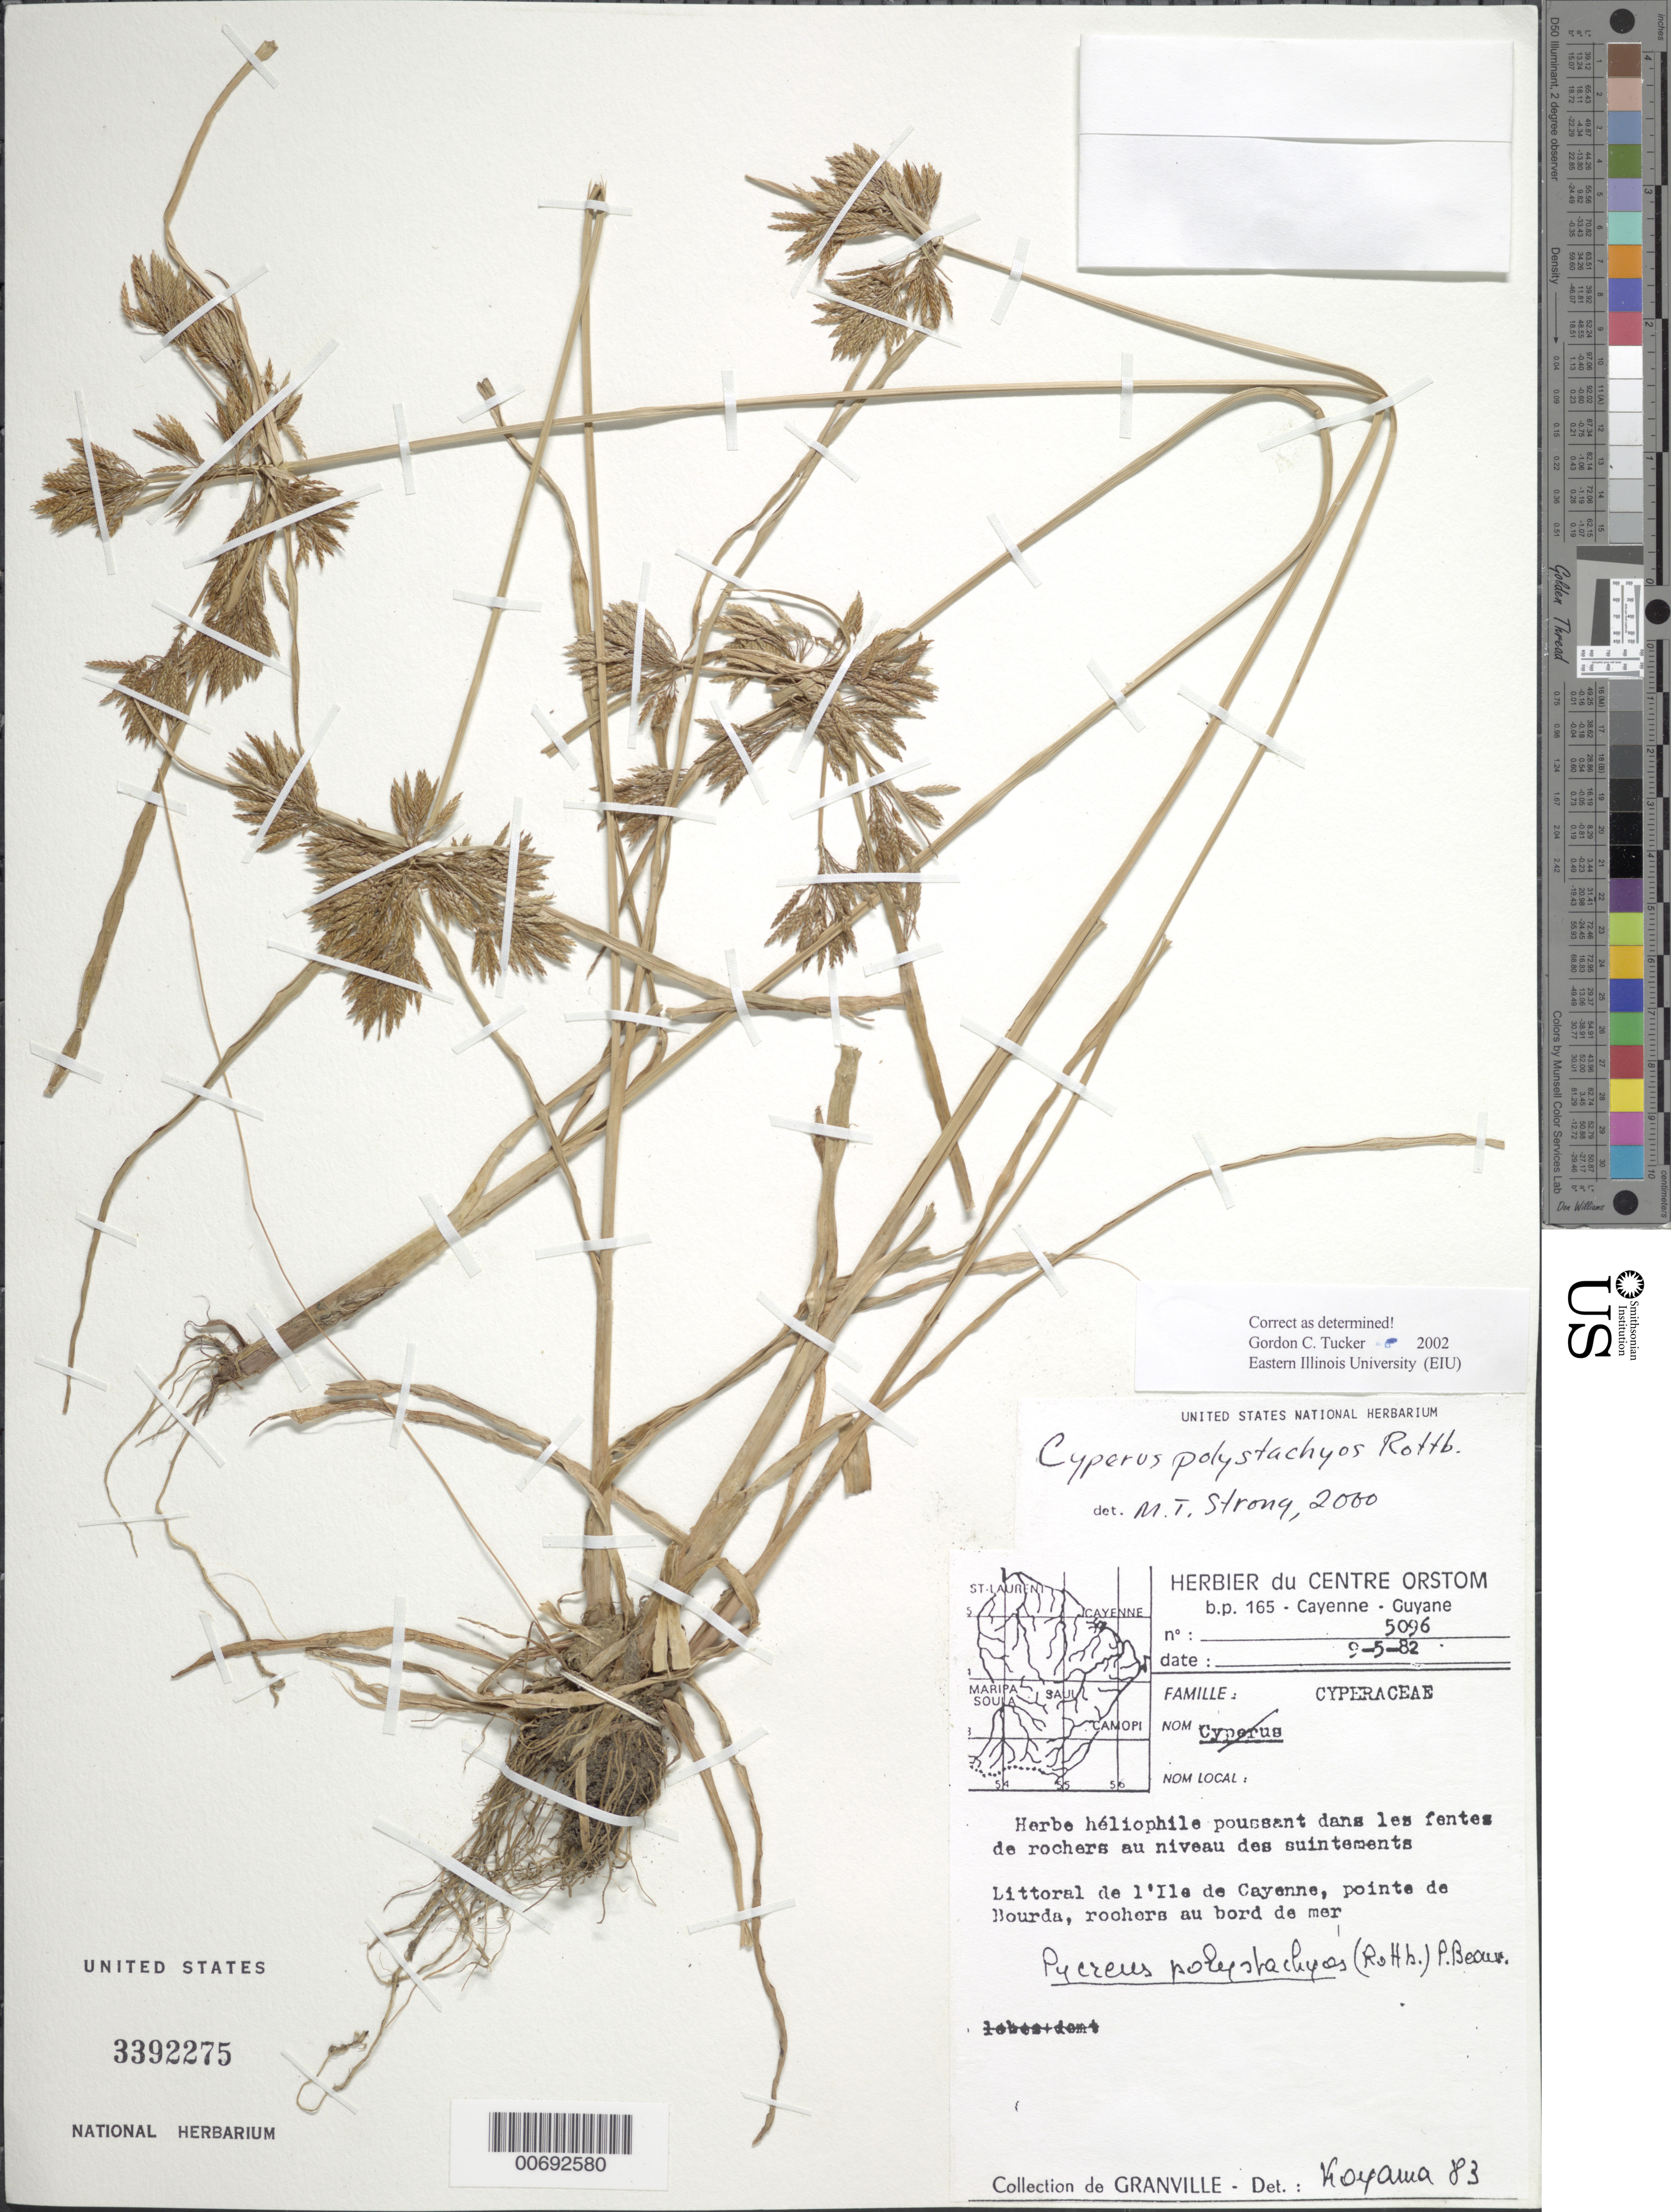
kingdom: Plantae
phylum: Tracheophyta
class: Liliopsida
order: Poales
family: Cyperaceae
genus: Cyperus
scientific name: Cyperus polystachyos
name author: Rottb.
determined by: Tucker, G. C.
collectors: J.-J. de Granville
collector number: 5096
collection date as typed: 9-May-82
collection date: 1982-05-09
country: French Guiana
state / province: Cayenne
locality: Cayenne, littoral de l'Ile, point de Bourda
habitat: Rocks along the seashore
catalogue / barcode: US 3392275